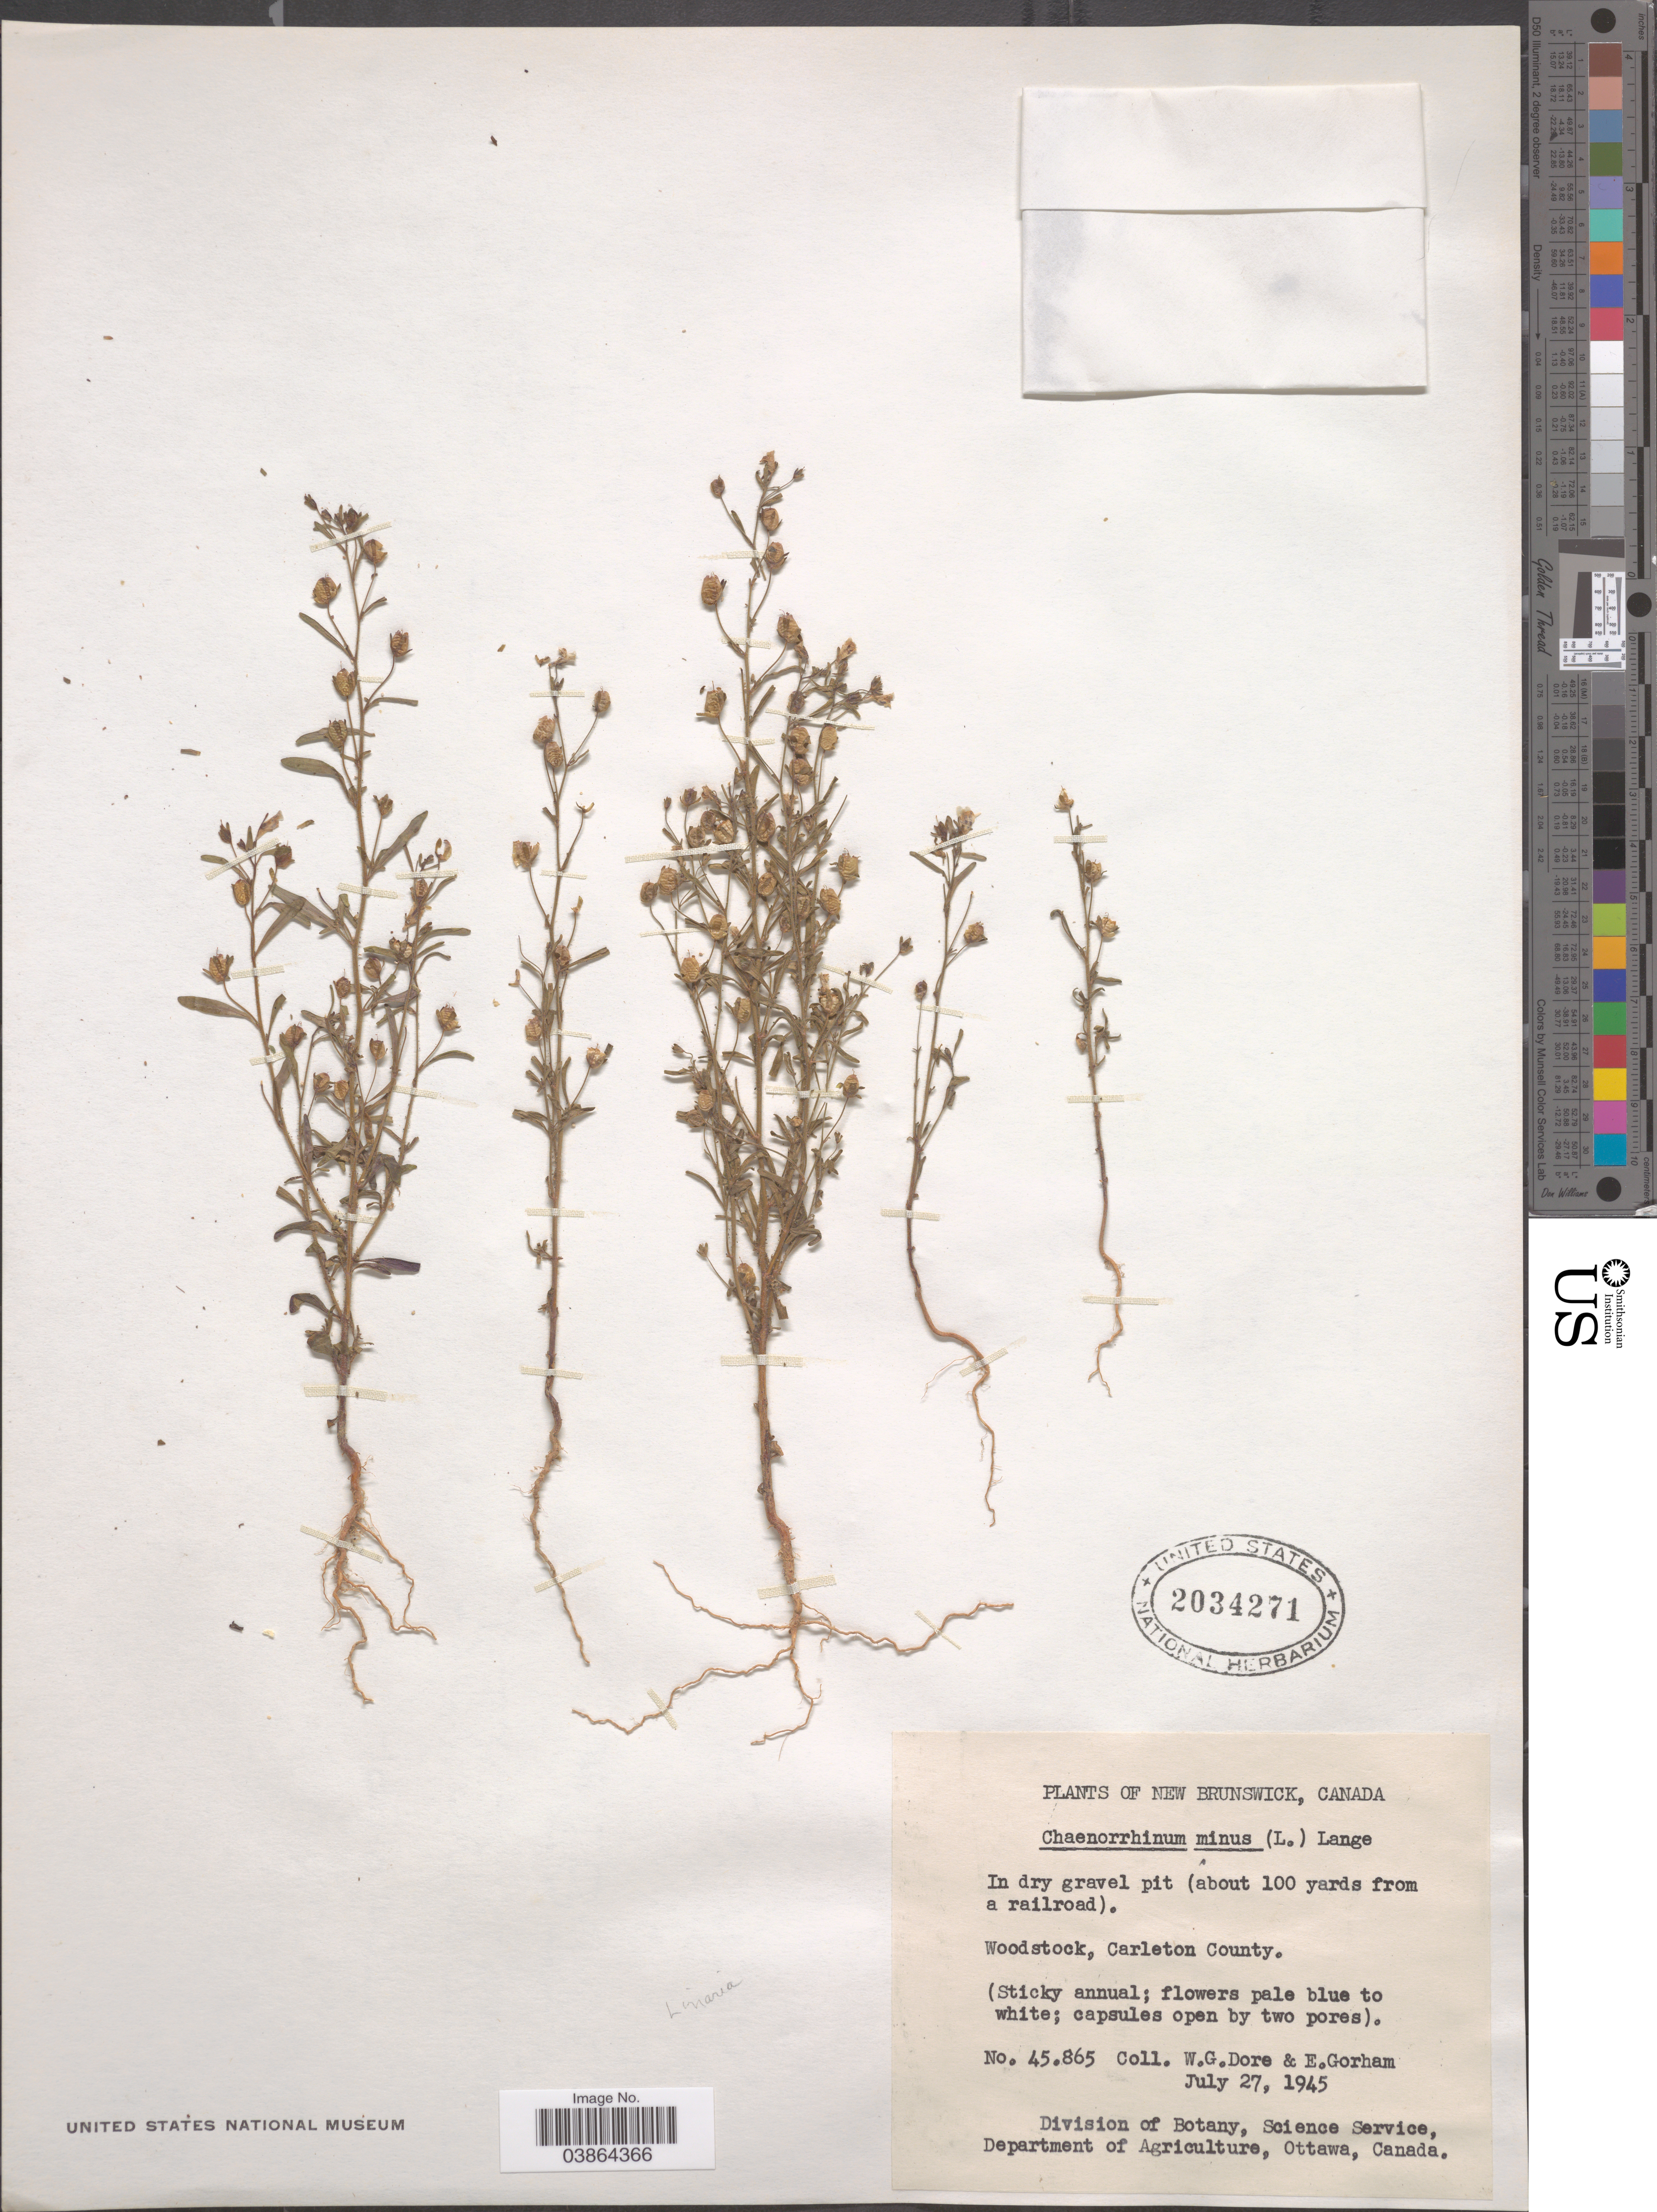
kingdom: Plantae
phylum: Tracheophyta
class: Magnoliopsida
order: Lamiales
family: Plantaginaceae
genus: Chaenorrhinum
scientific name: Chaenorrhinum minor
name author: (L.) Lange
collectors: W. Dore & E. Gorham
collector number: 45865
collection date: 1945-07-27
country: Canada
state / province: New Brunswick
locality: (About 100 yards from a railroad). Woodstock, Carleton County.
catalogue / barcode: US 2034271